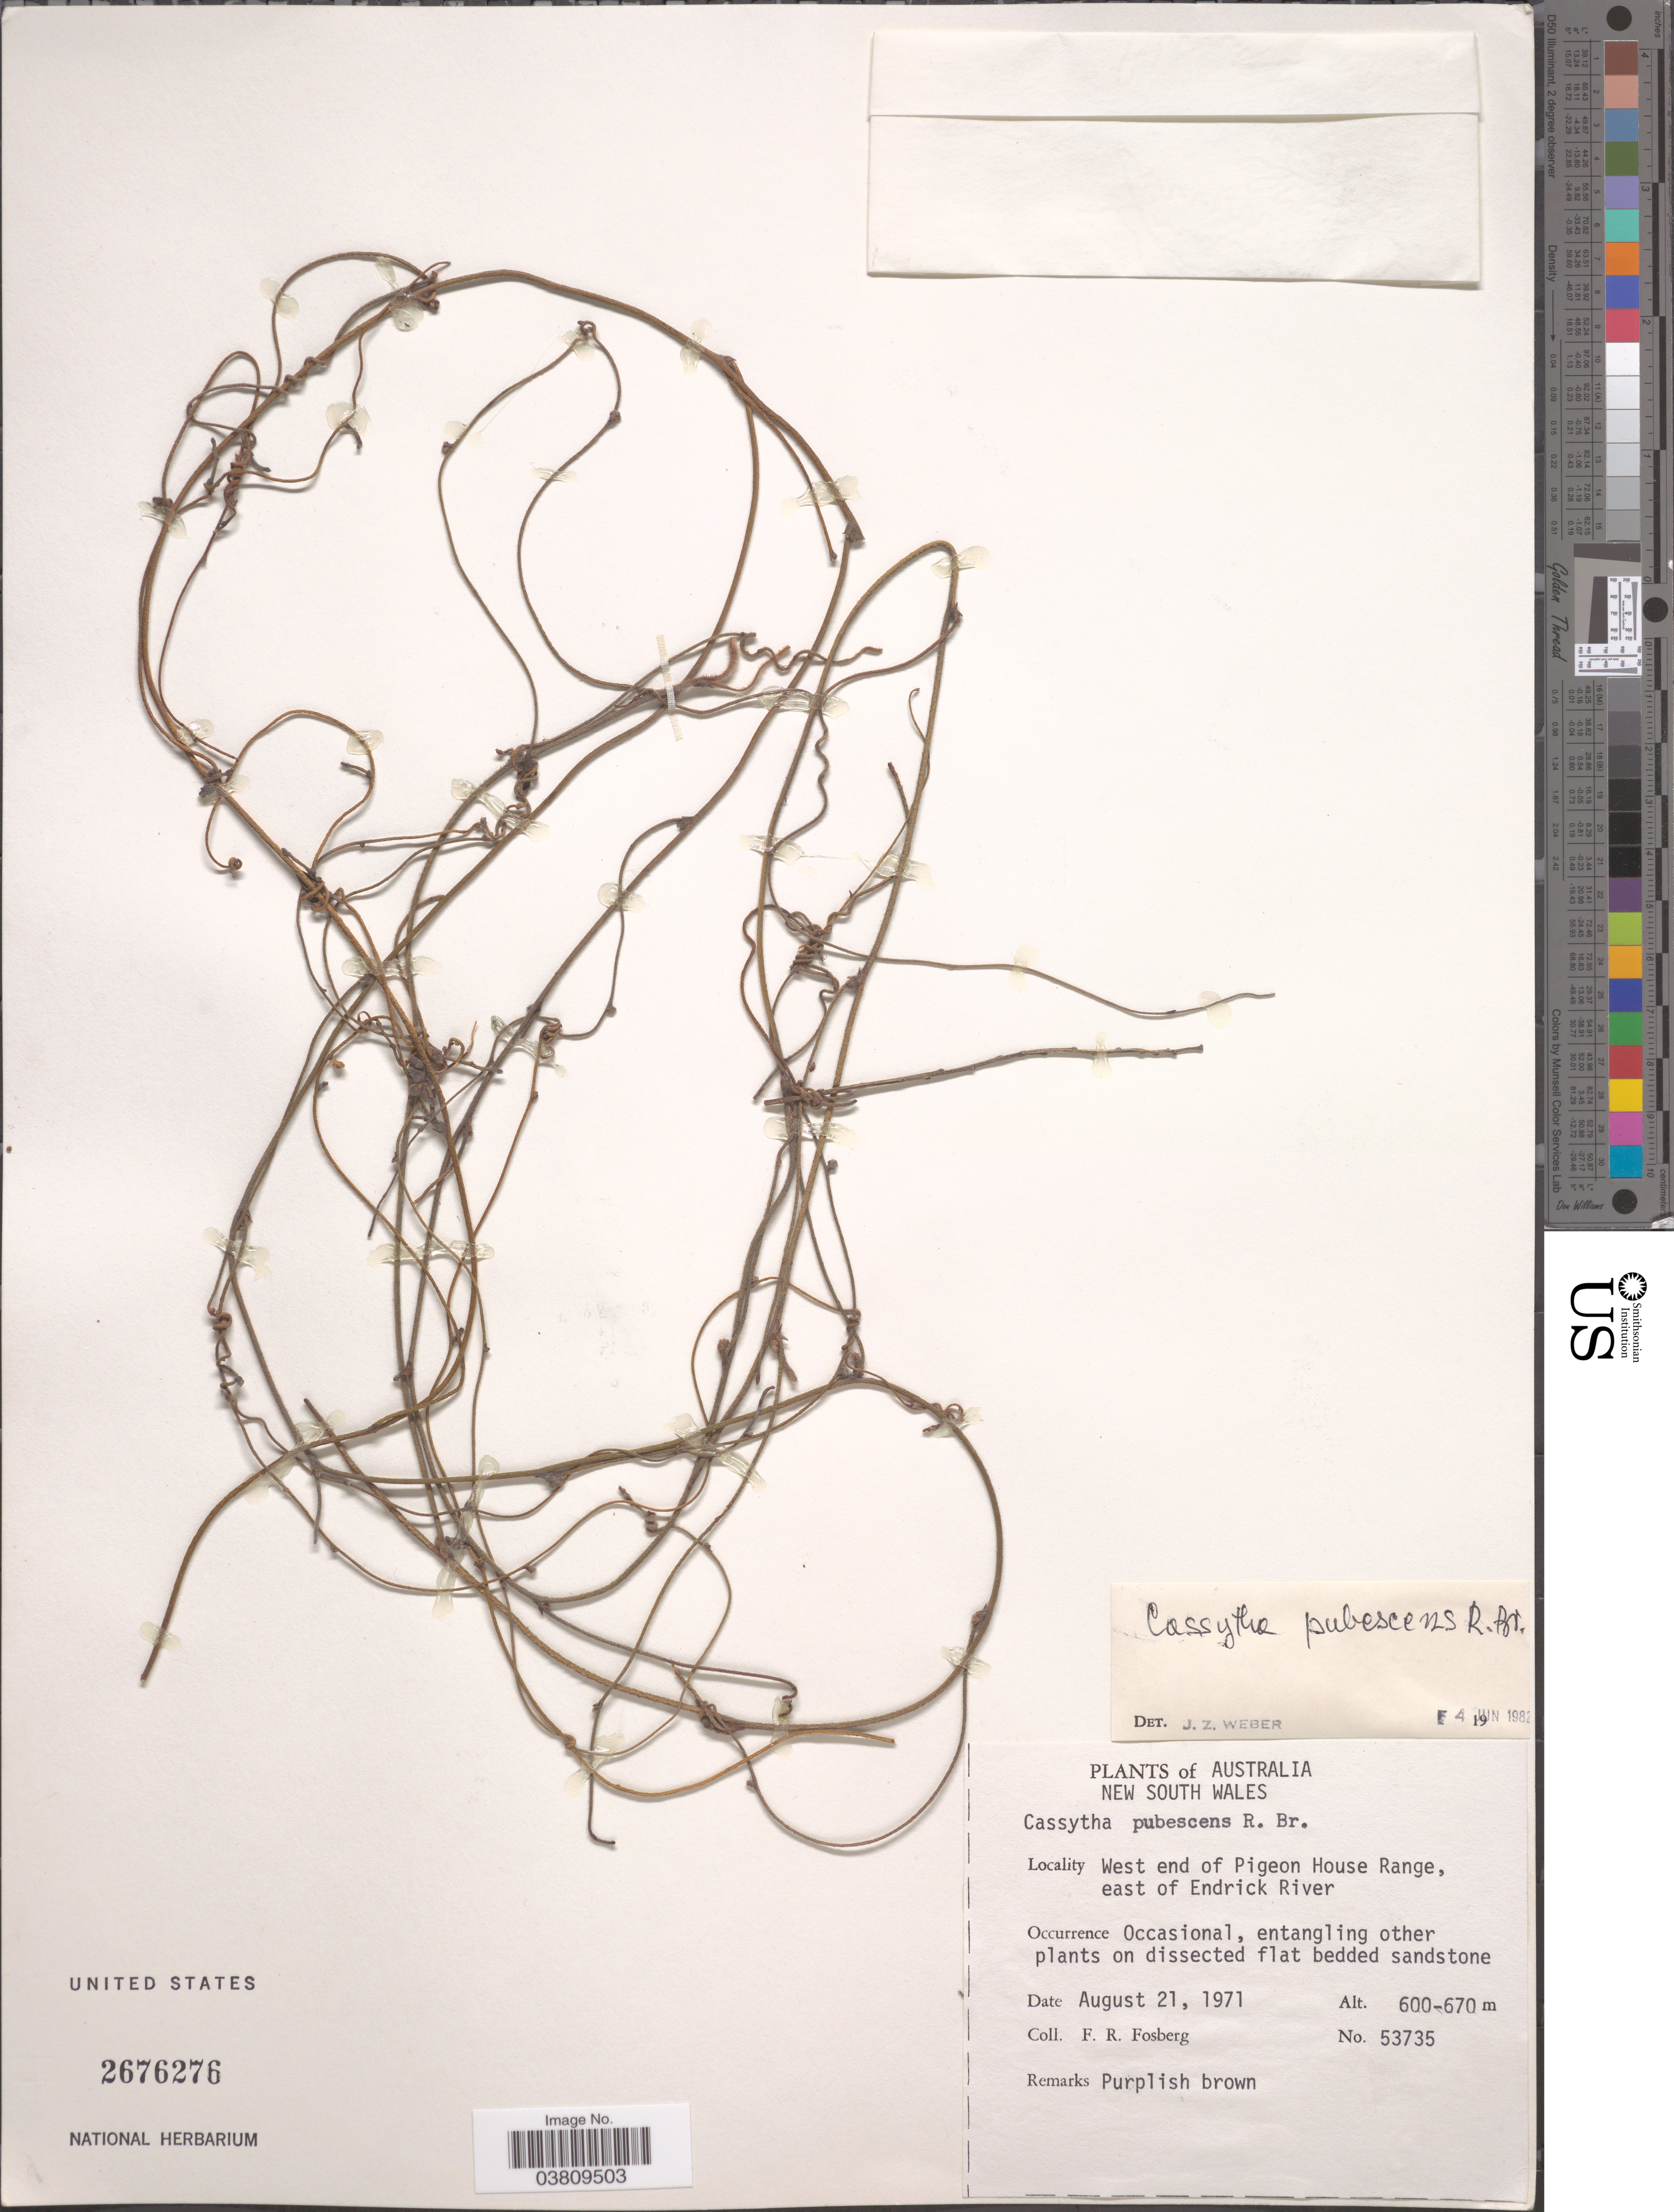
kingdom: Plantae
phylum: Tracheophyta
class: Magnoliopsida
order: Laurales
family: Lauraceae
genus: Cassytha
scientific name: Cassytha pubescens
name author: R. Br.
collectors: F. R. Fosberg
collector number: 53735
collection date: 1971-08-21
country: Australia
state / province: New South Wales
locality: West end of Pigeon House Range, east of Endrick River.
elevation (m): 600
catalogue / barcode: US 2676276